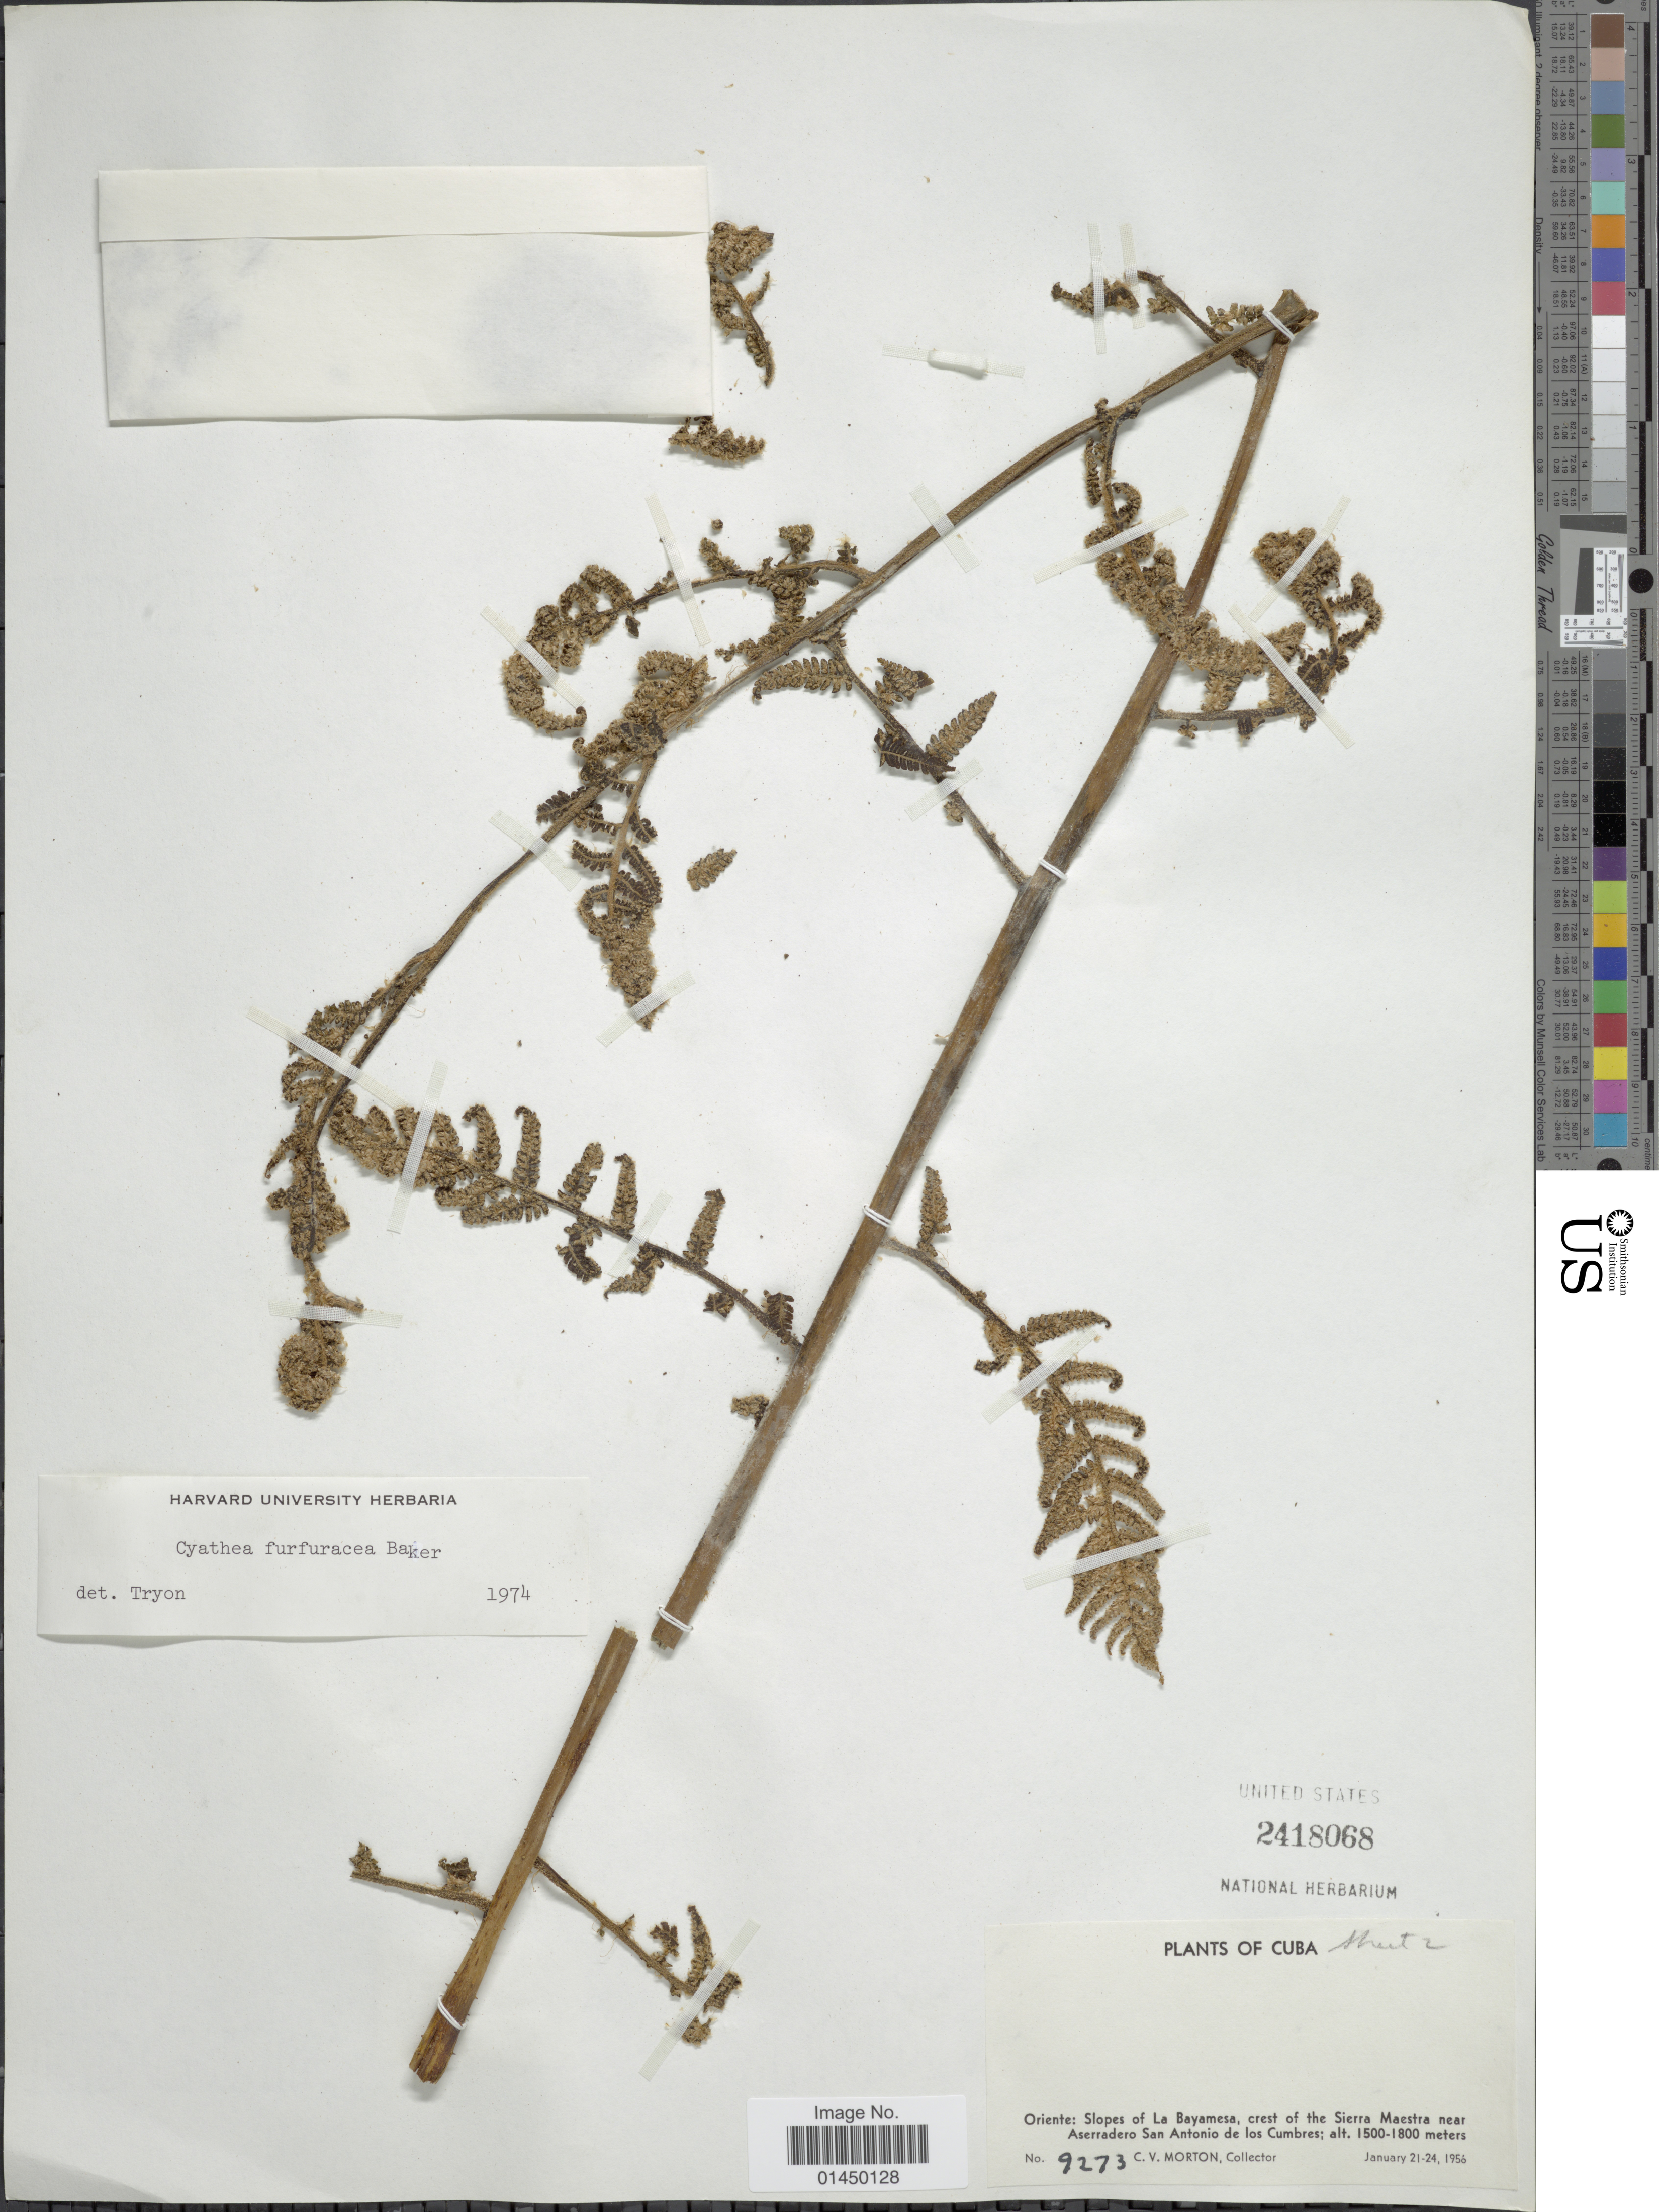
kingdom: Plantae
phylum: Tracheophyta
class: Polypodiopsida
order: Cyatheales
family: Cyatheaceae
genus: Cyathea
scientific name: Cyathea furfuracea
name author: Christ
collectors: C. V. Morton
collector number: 9273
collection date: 1956-01-21/1956-01-24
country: Cuba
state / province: Oriente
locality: Oriente: Slopes of La Bayamesa, crest of the Sierra Maestra near Aserradero San Antonio de los Cumbres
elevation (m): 1500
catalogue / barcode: US 2418068